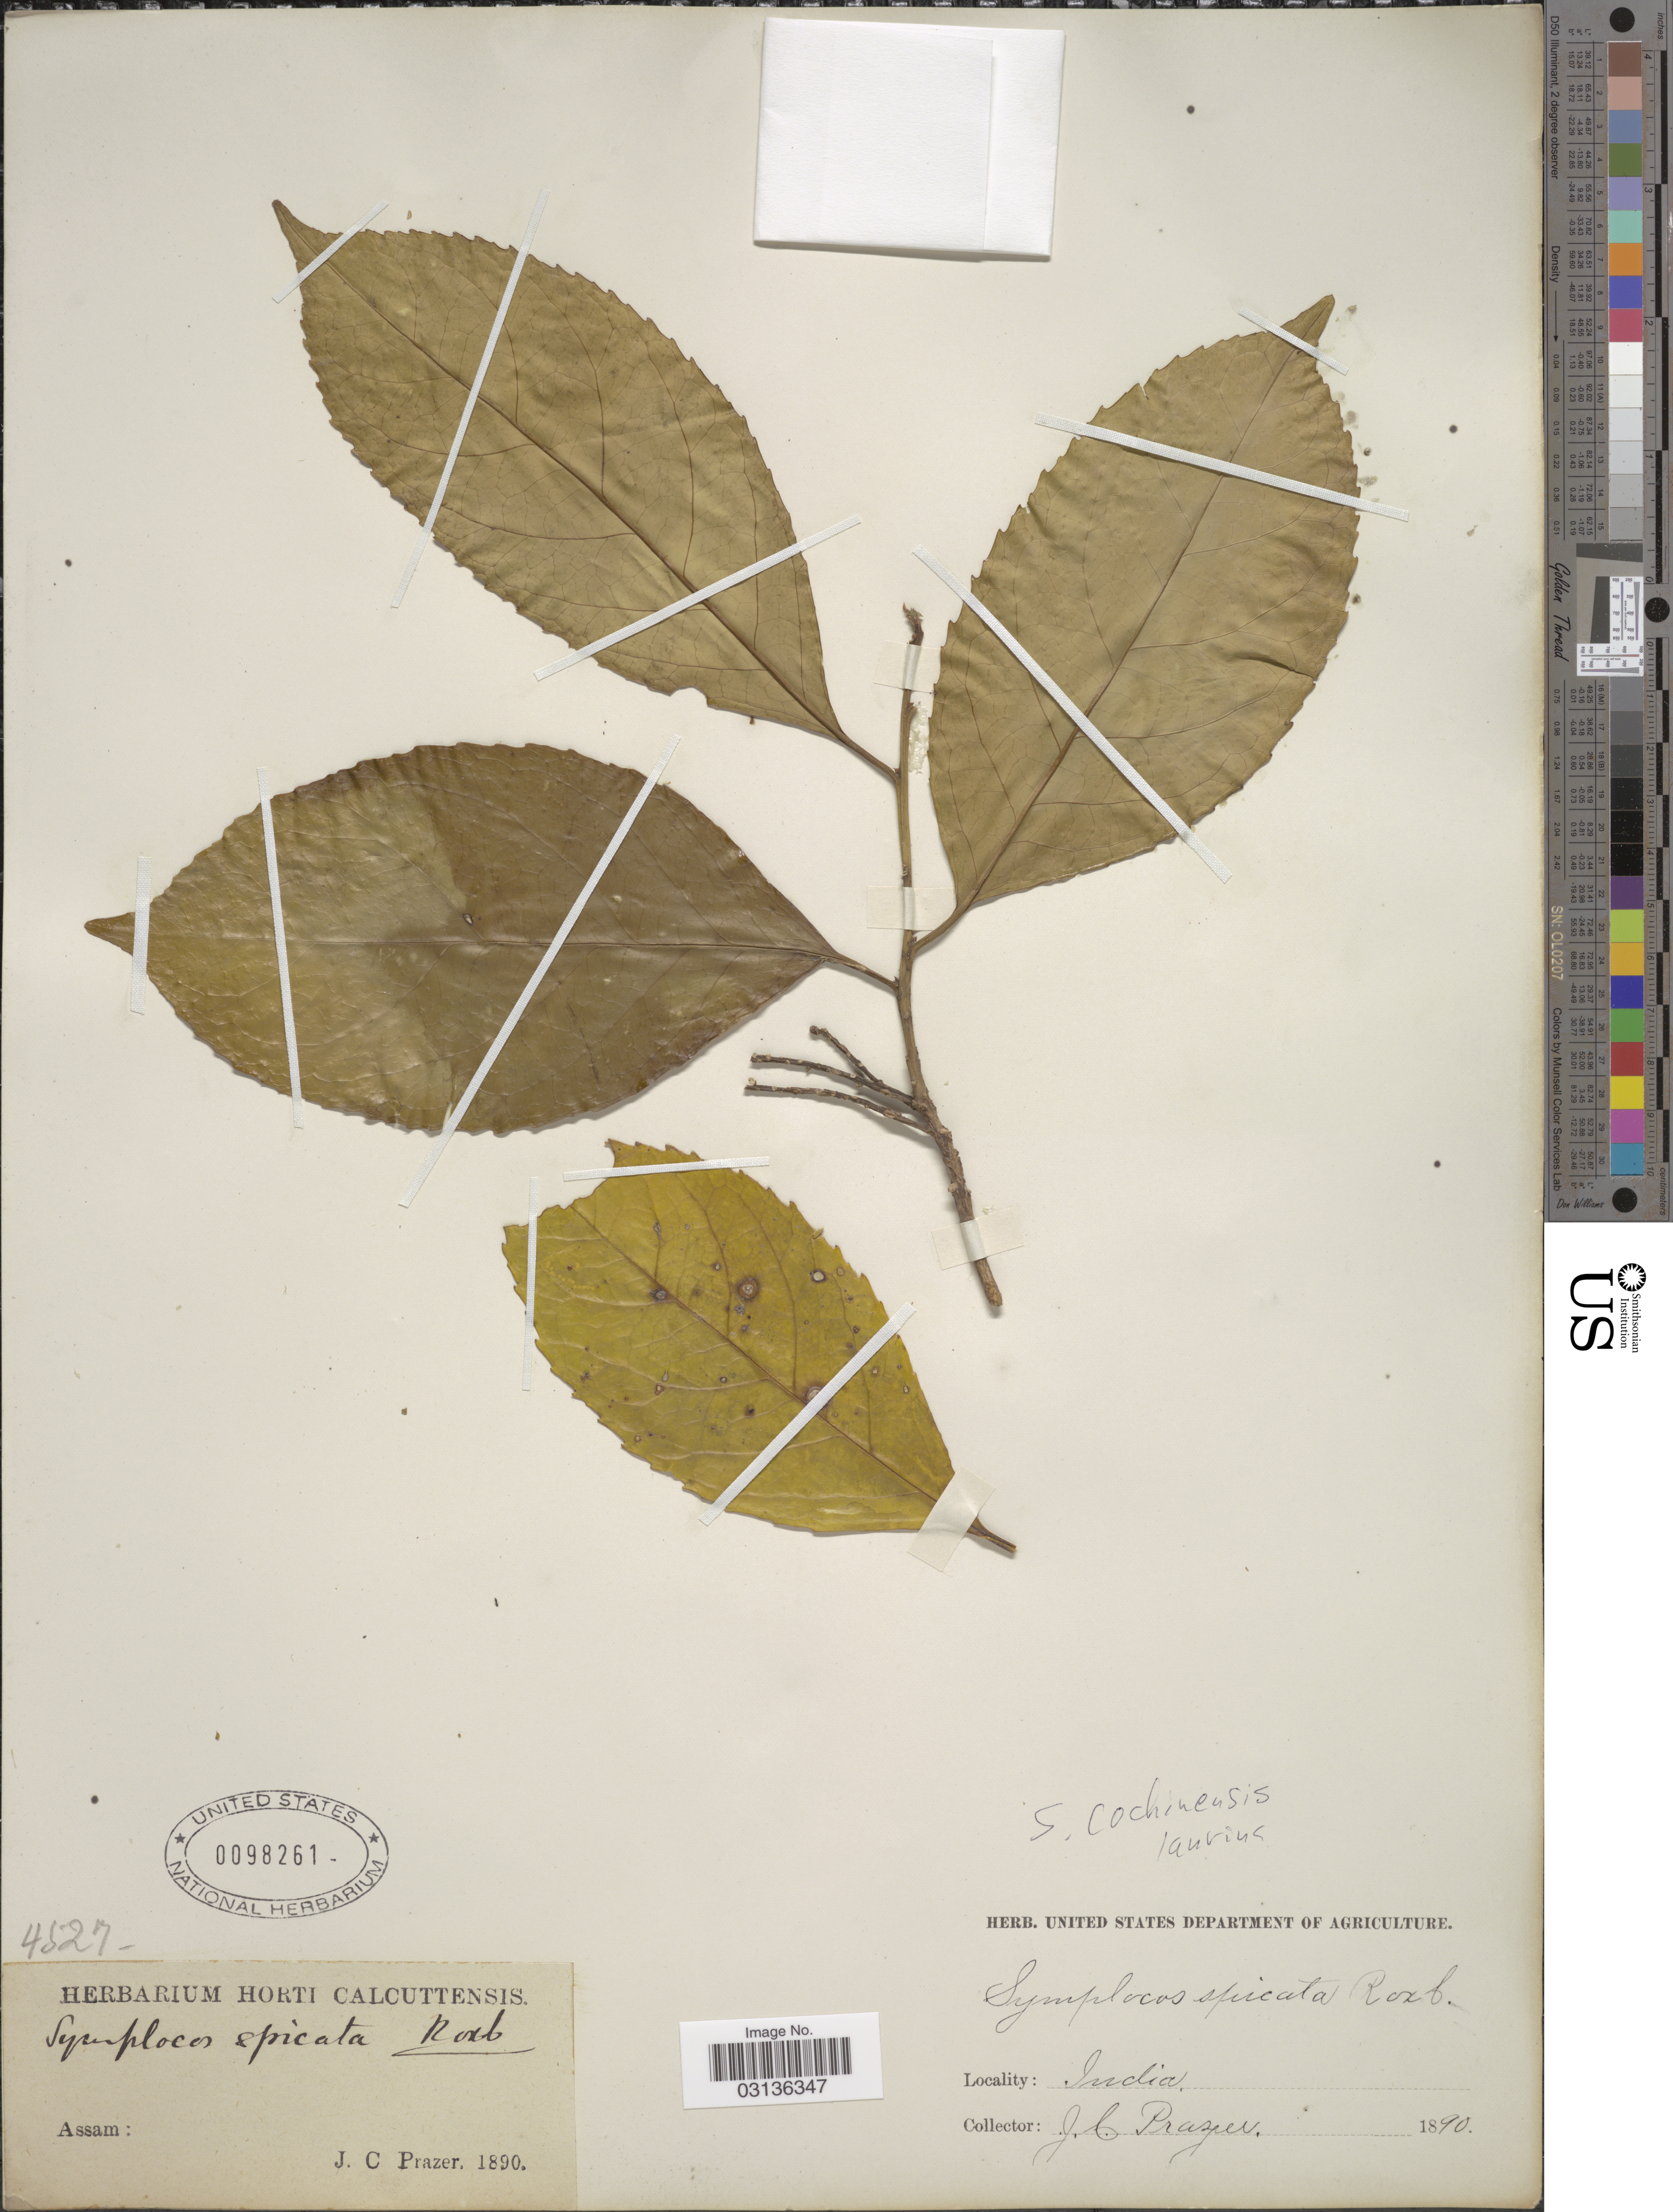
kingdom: Plantae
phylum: Tracheophyta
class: Magnoliopsida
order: Ericales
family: Symplocaceae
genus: Symplocos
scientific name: Symplocos cochinchinensis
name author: (Lour.) S. Moore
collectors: J. Prazer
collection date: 1890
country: India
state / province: Assam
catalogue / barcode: US 98261